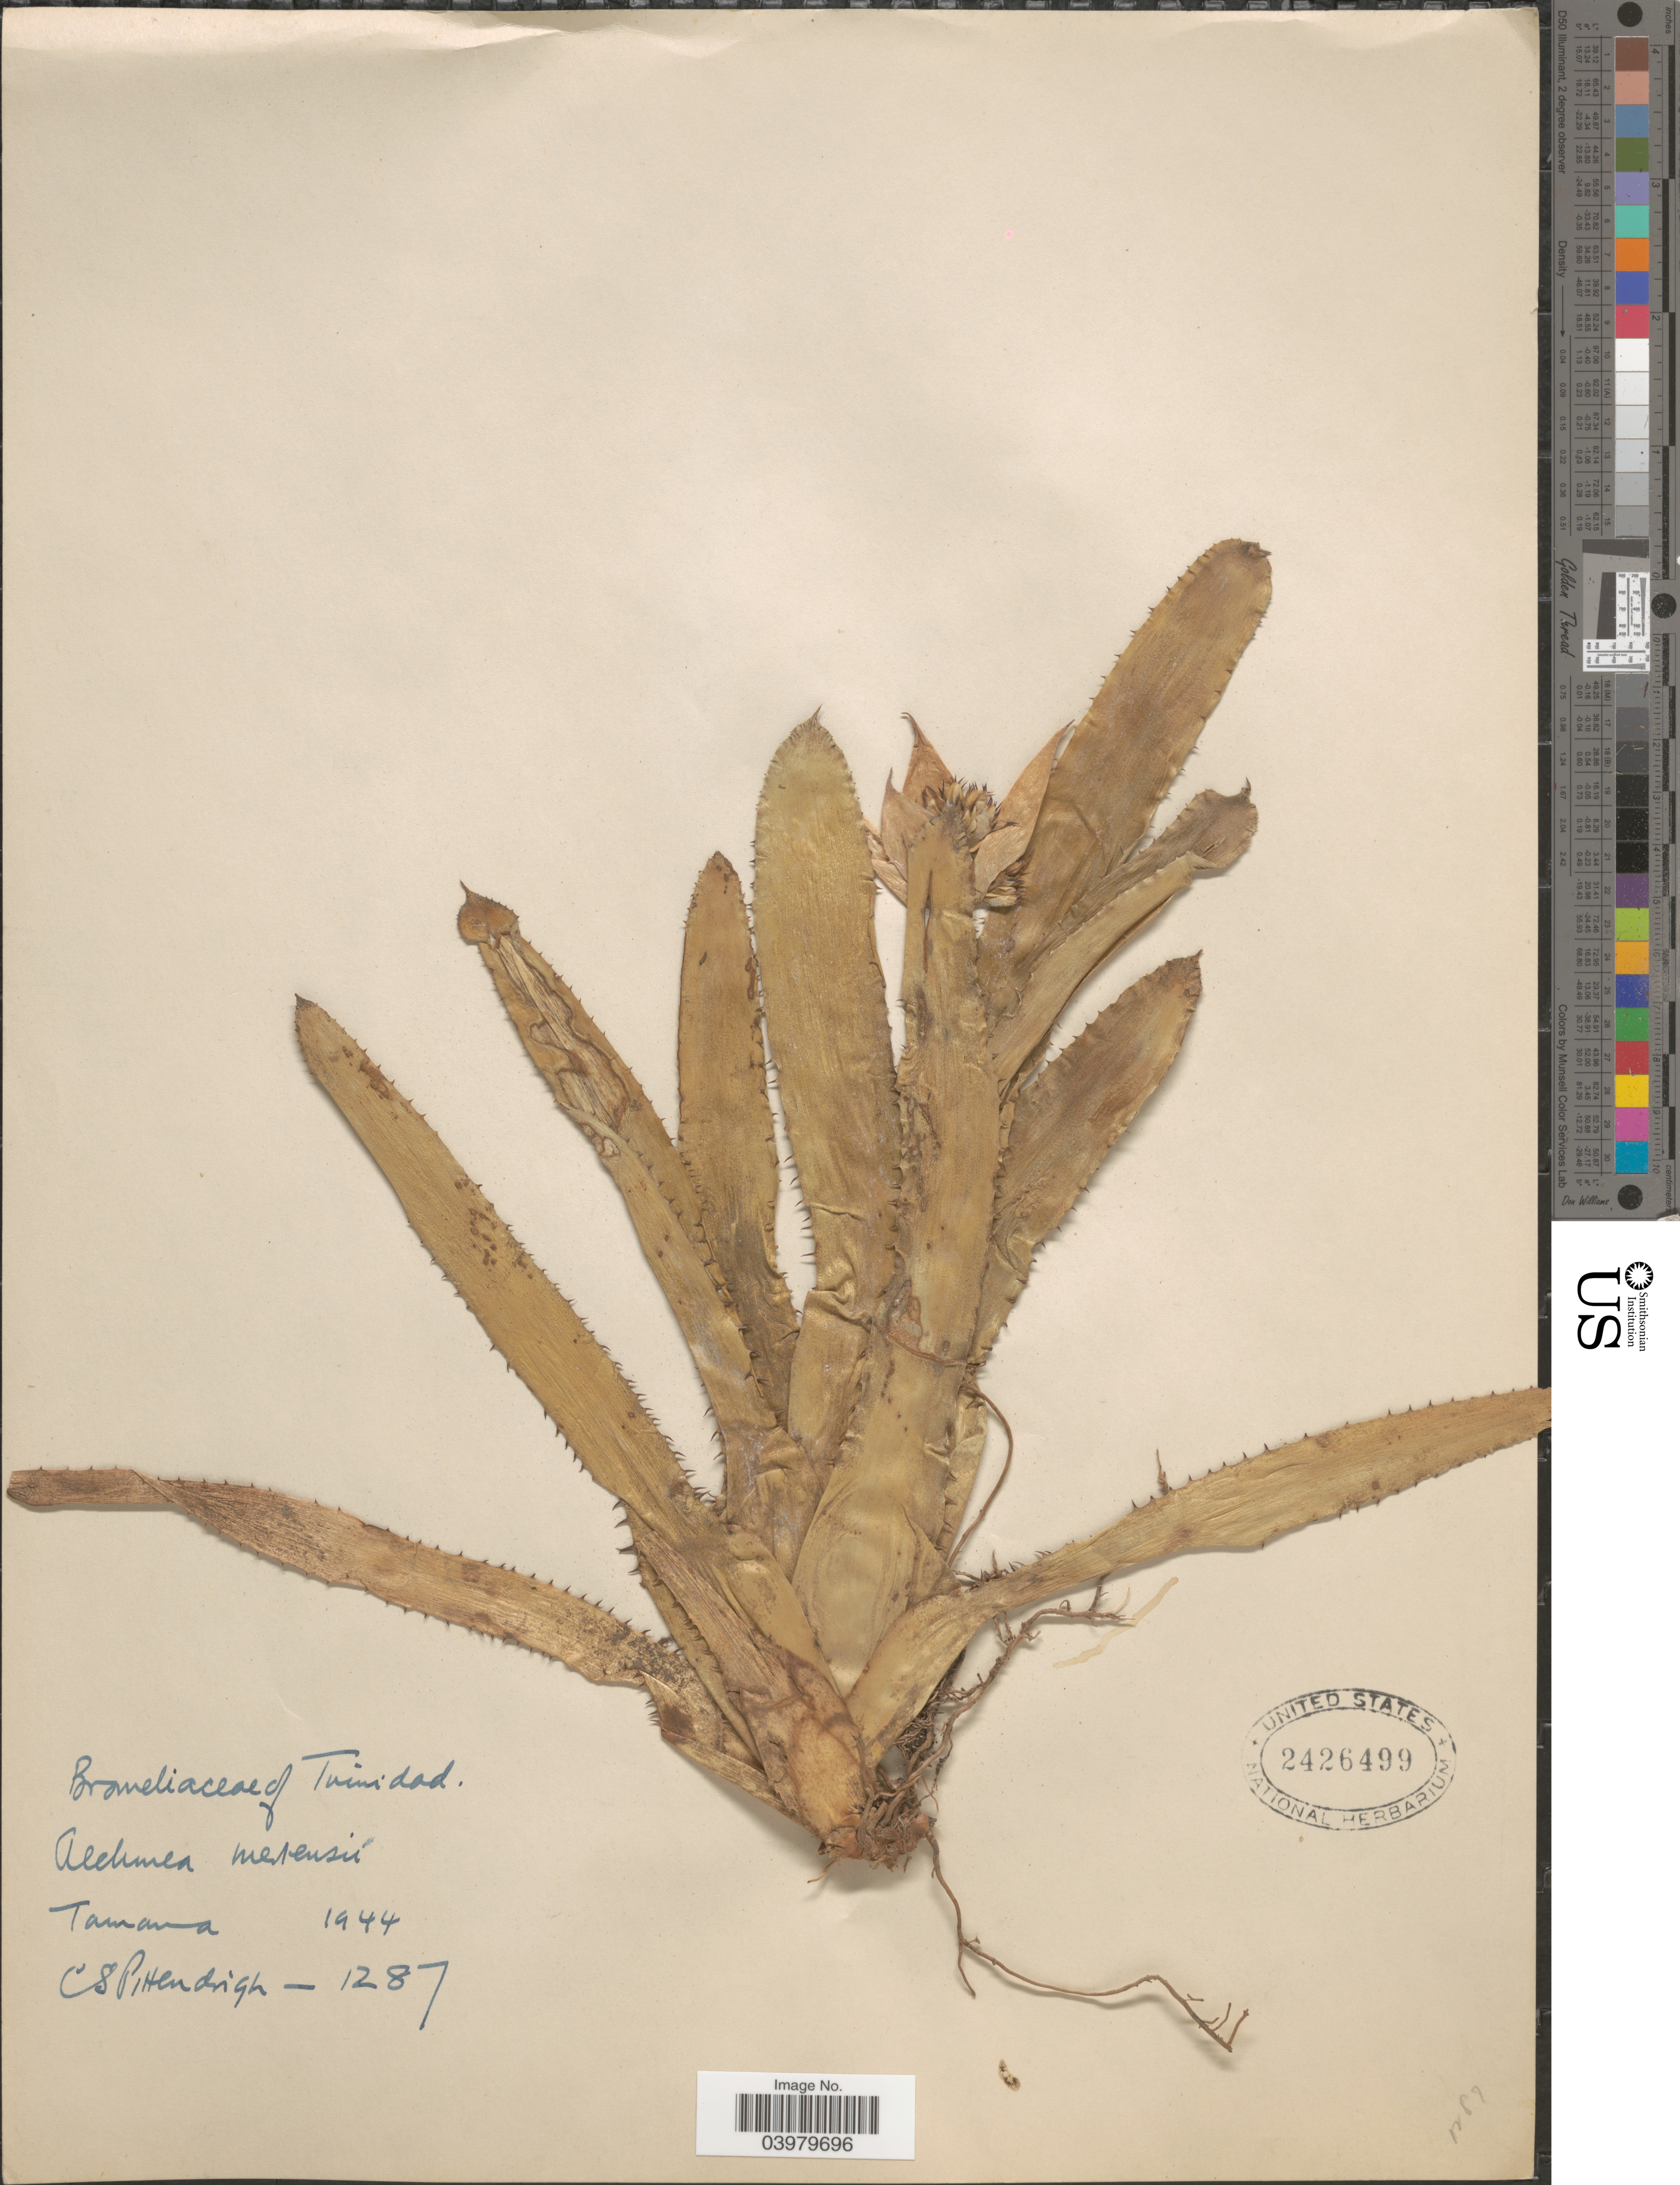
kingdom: Plantae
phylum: Tracheophyta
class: Liliopsida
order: Poales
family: Bromeliaceae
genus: Aechmea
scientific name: Aechmea mertensii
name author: (G. Mey.) Schult. & Schult. f.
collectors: C. Pittendrigh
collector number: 1287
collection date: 1944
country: Trinidad and Tobago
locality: Tamana.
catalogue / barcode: US 2426499